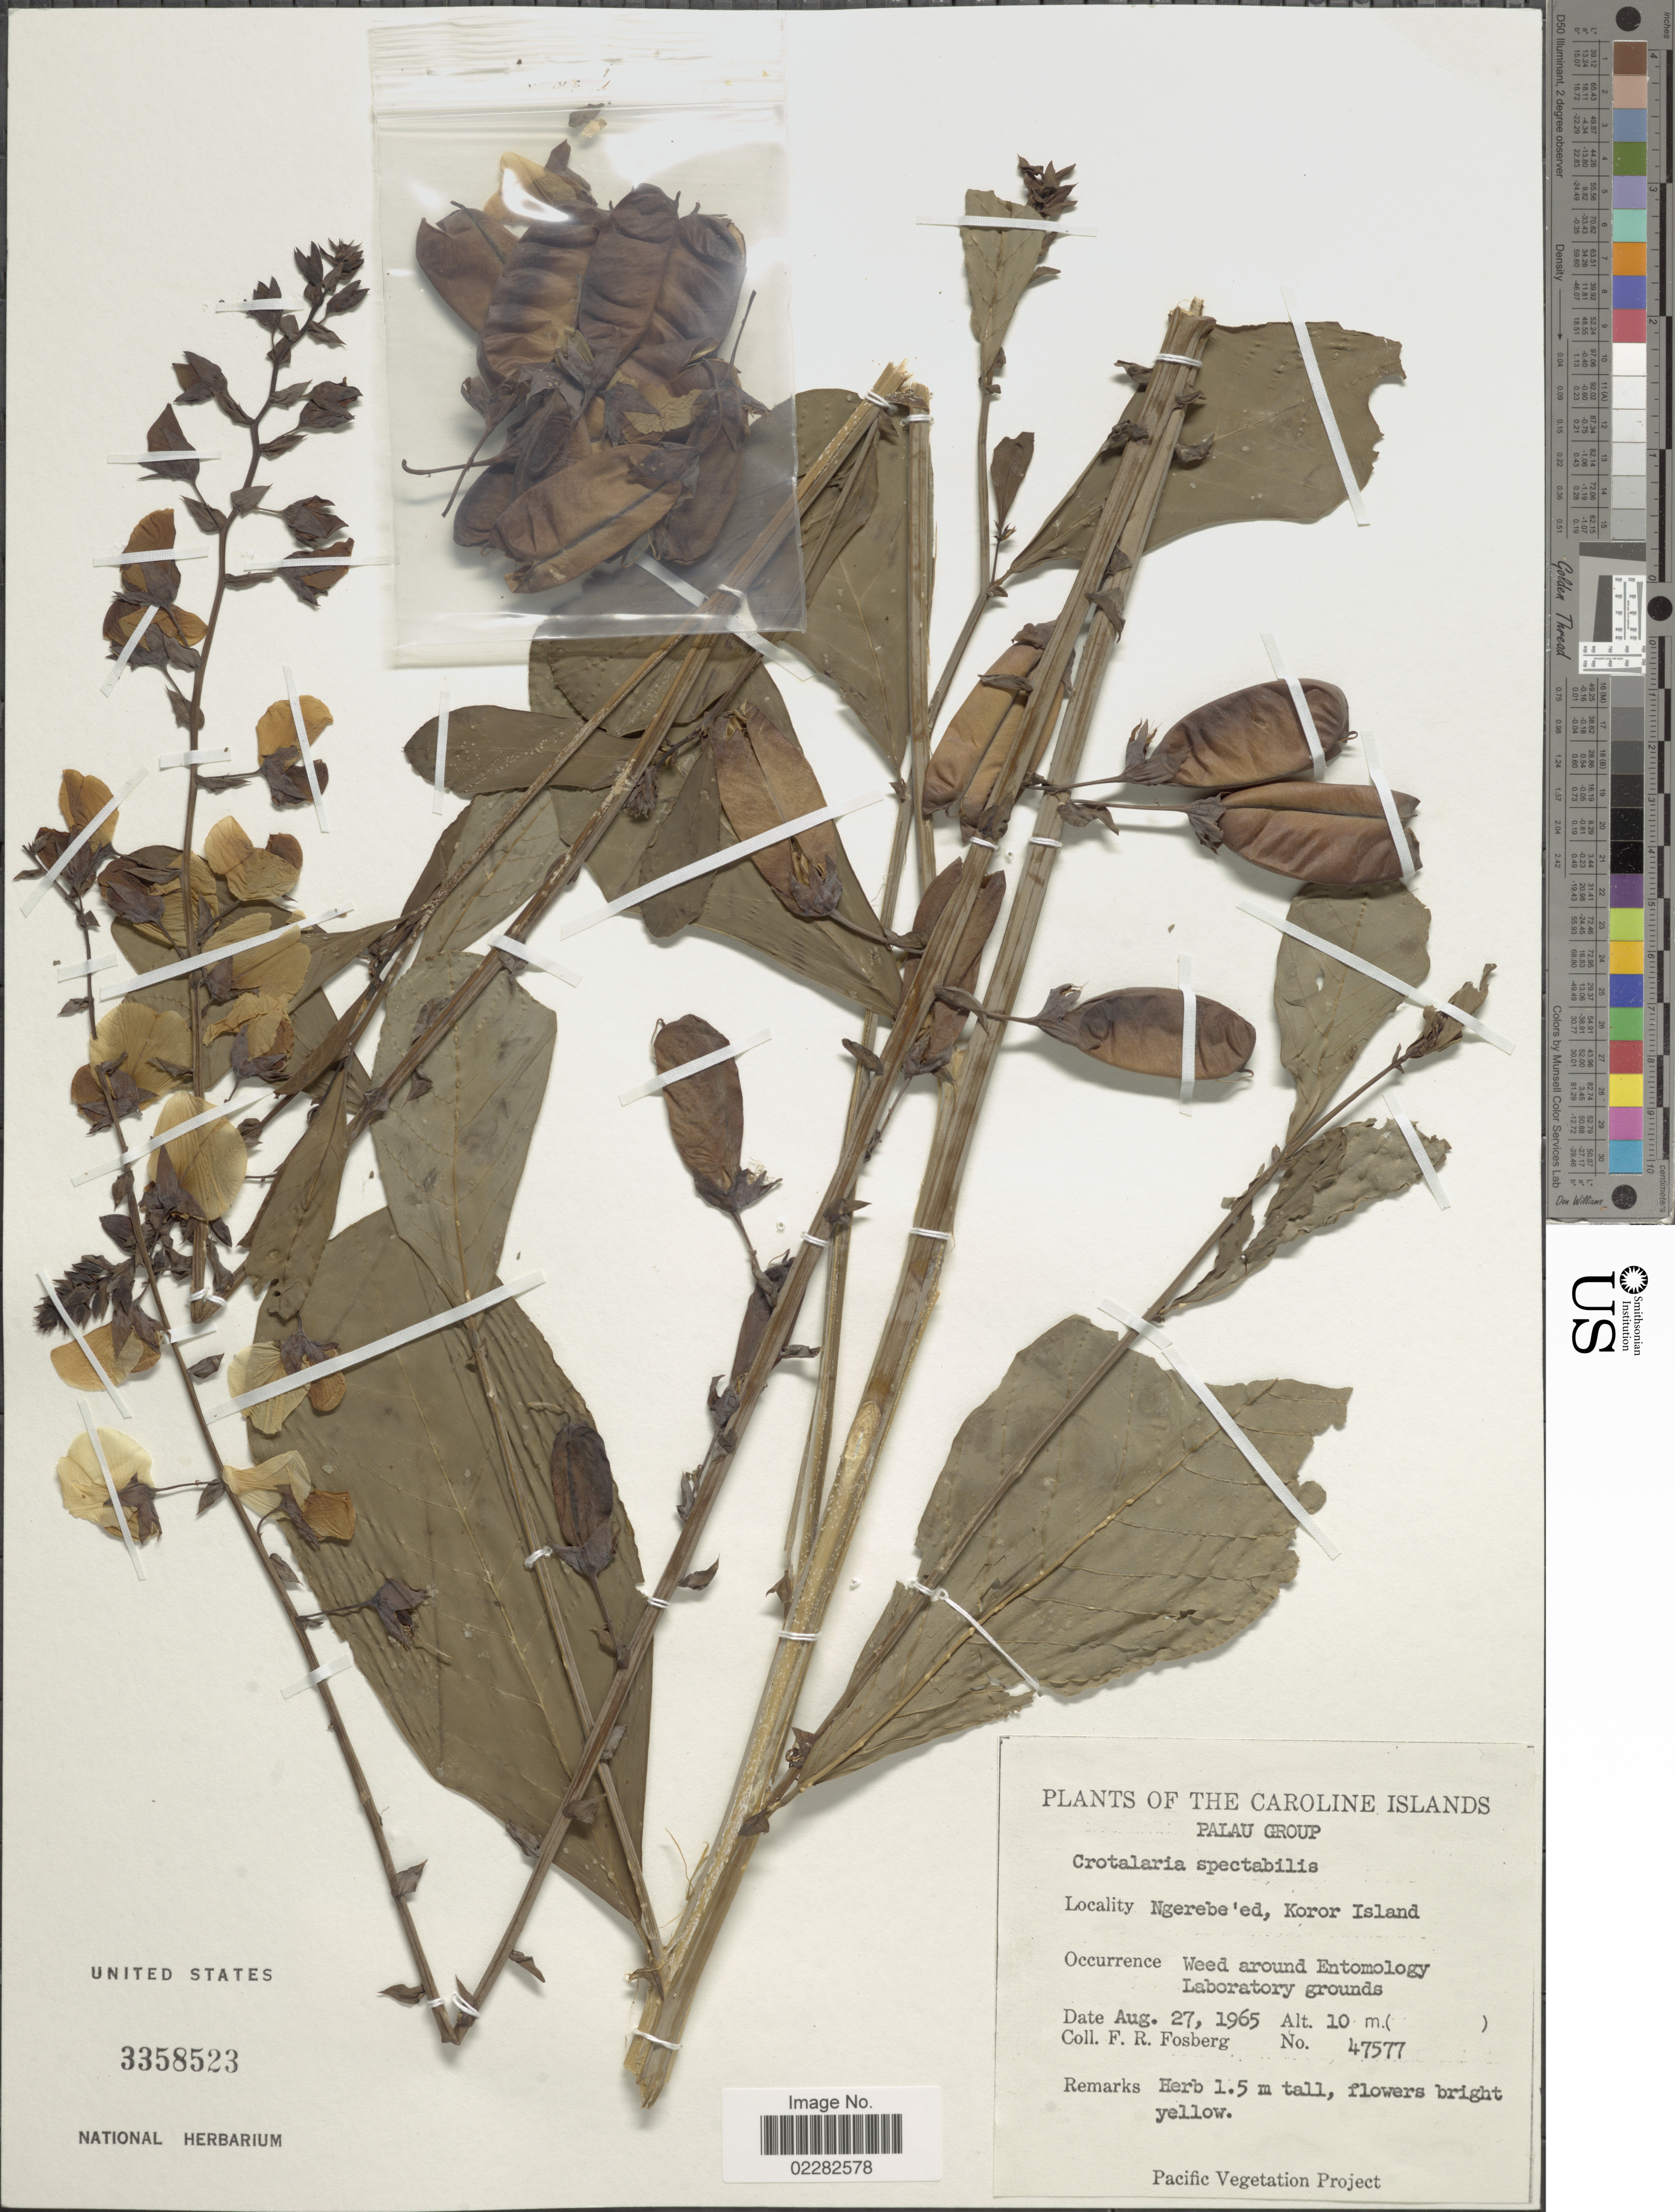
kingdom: Plantae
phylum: Tracheophyta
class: Magnoliopsida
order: Fabales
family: Fabaceae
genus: Crotalaria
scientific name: Crotalaria spectabilis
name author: Roth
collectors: F. R. Fosberg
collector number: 47577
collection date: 1965-08-27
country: Palau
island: Oreor [Koror]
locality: Ngerebe'ed, Koror Island, weed in Entomology Laboratory grounds.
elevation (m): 10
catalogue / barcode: US 3358523